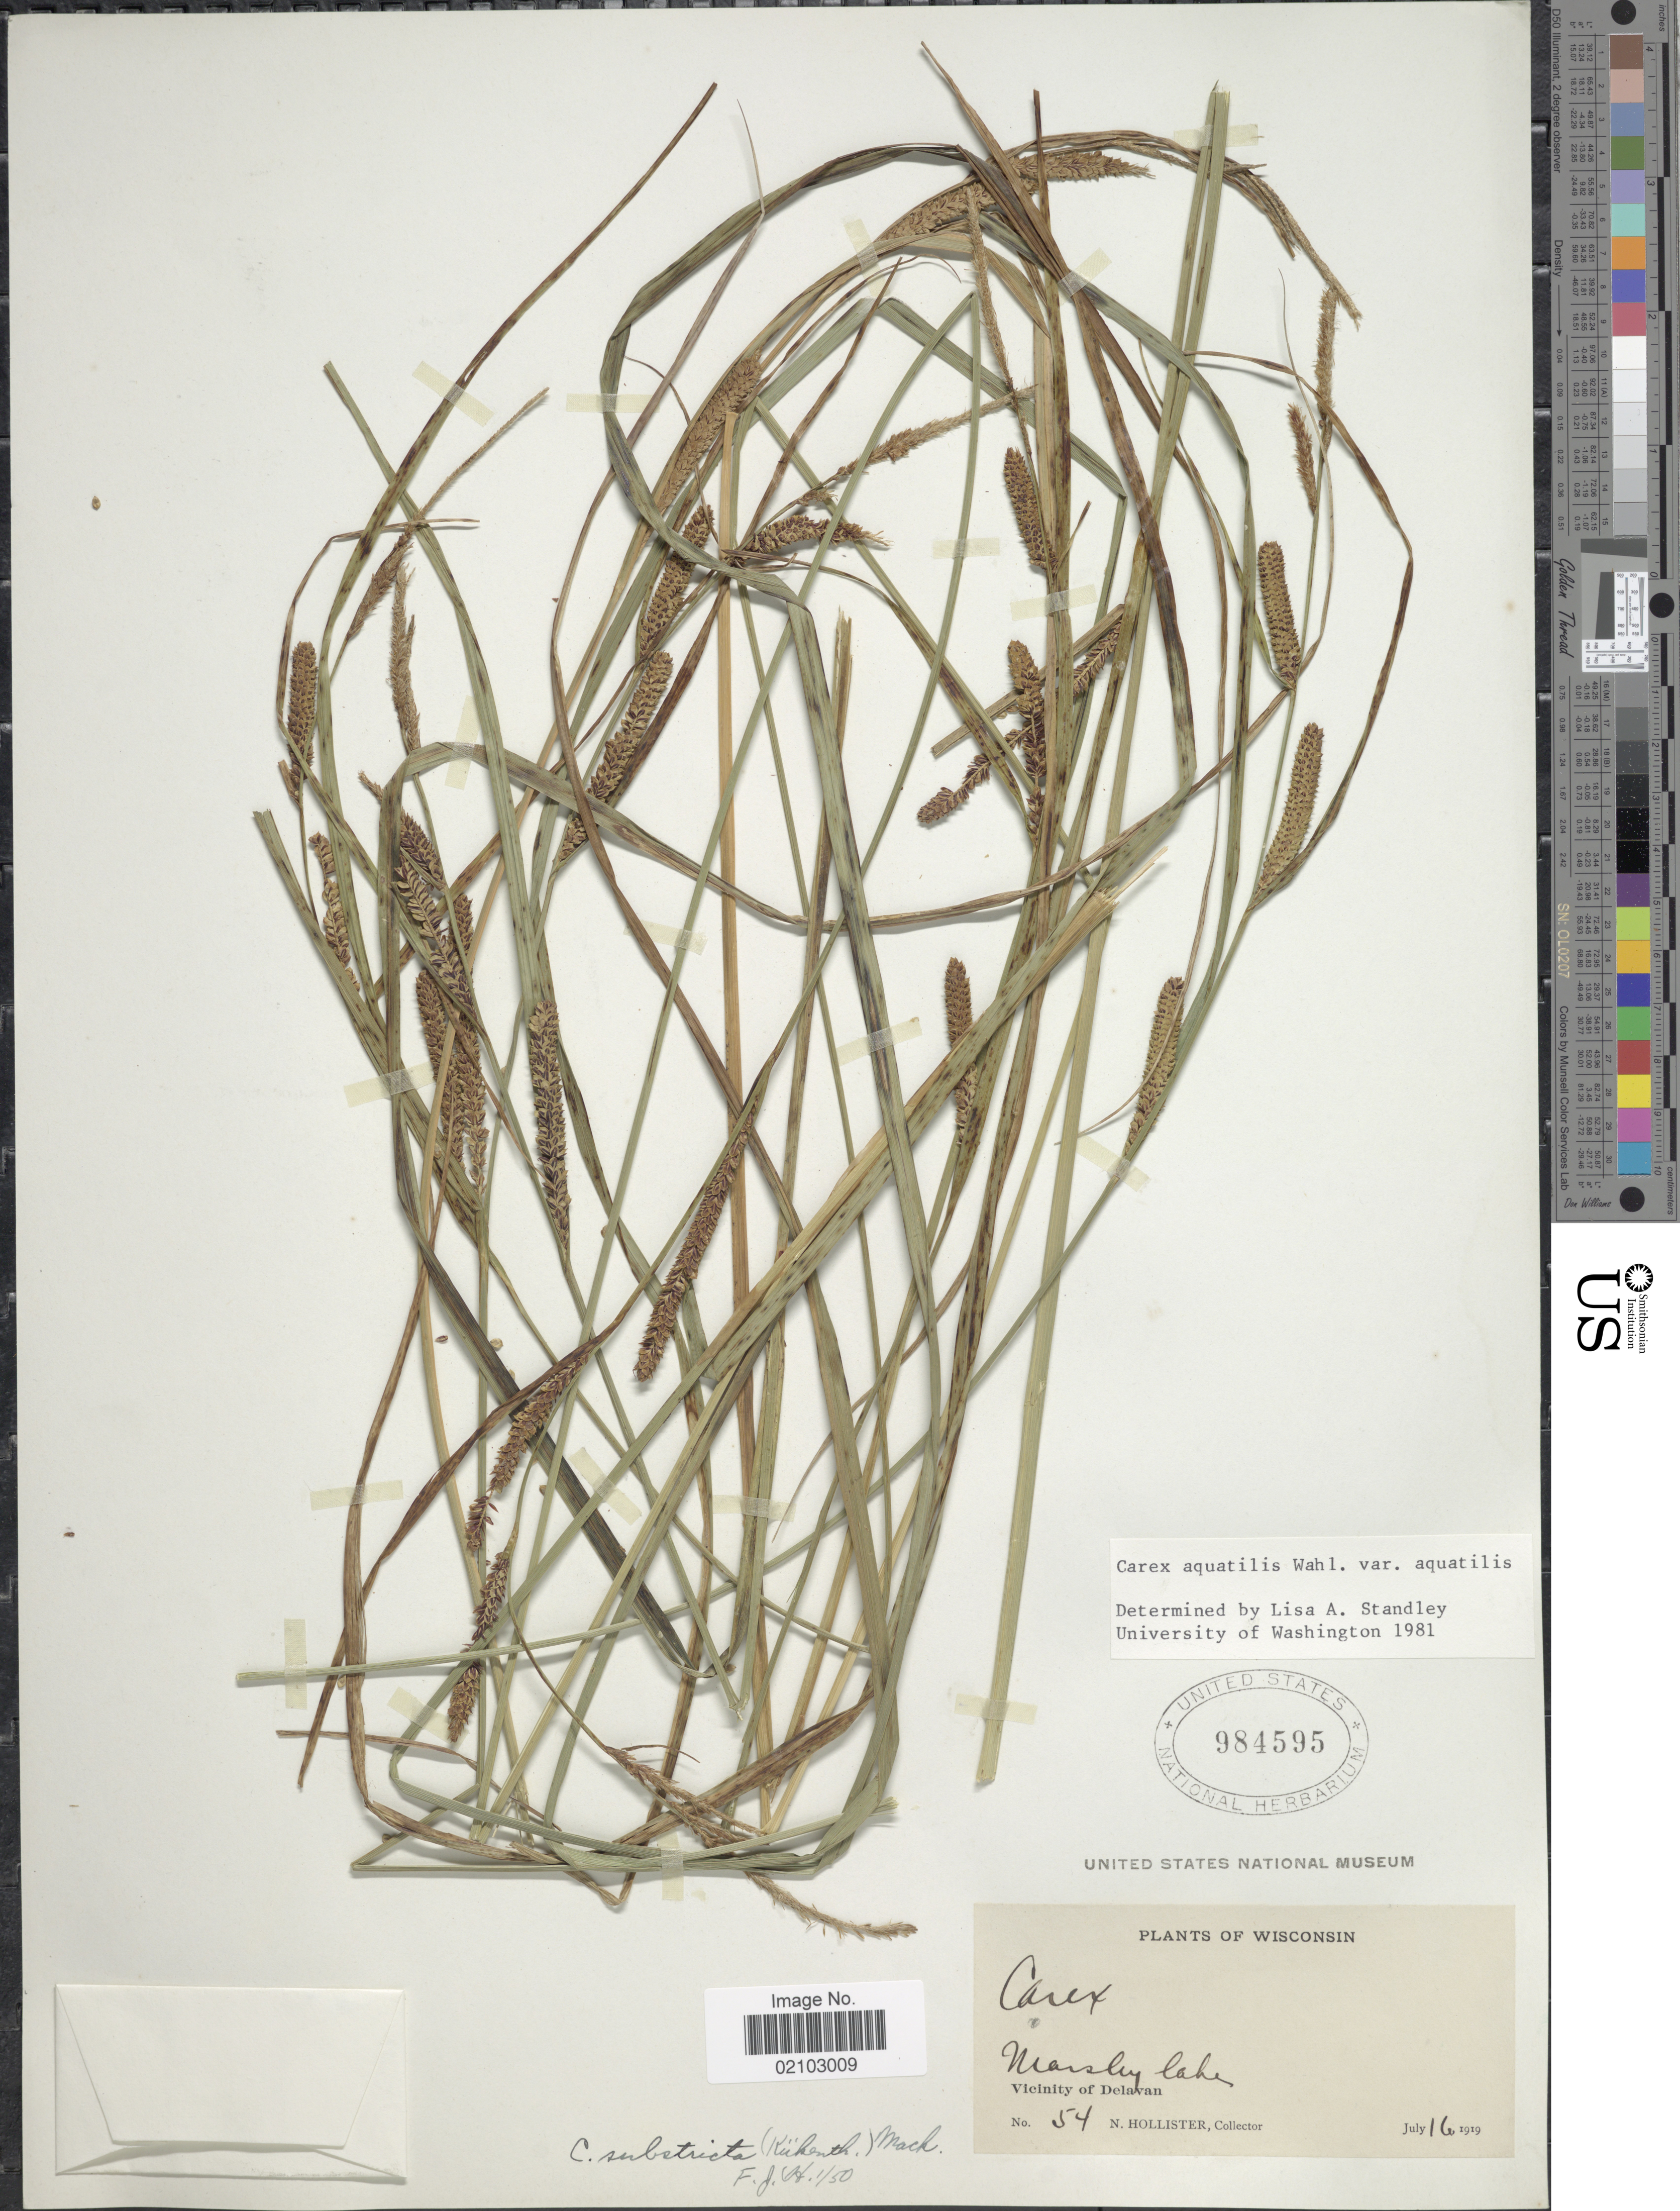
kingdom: Plantae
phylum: Tracheophyta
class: Liliopsida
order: Poales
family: Cyperaceae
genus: Carex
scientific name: Carex aquatilis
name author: Wahlenb.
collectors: N. Hollister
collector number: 54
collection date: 1919-07-16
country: United States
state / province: Wisconsin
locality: Marshy lake, Vicinity of Delavan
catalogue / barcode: US 984595